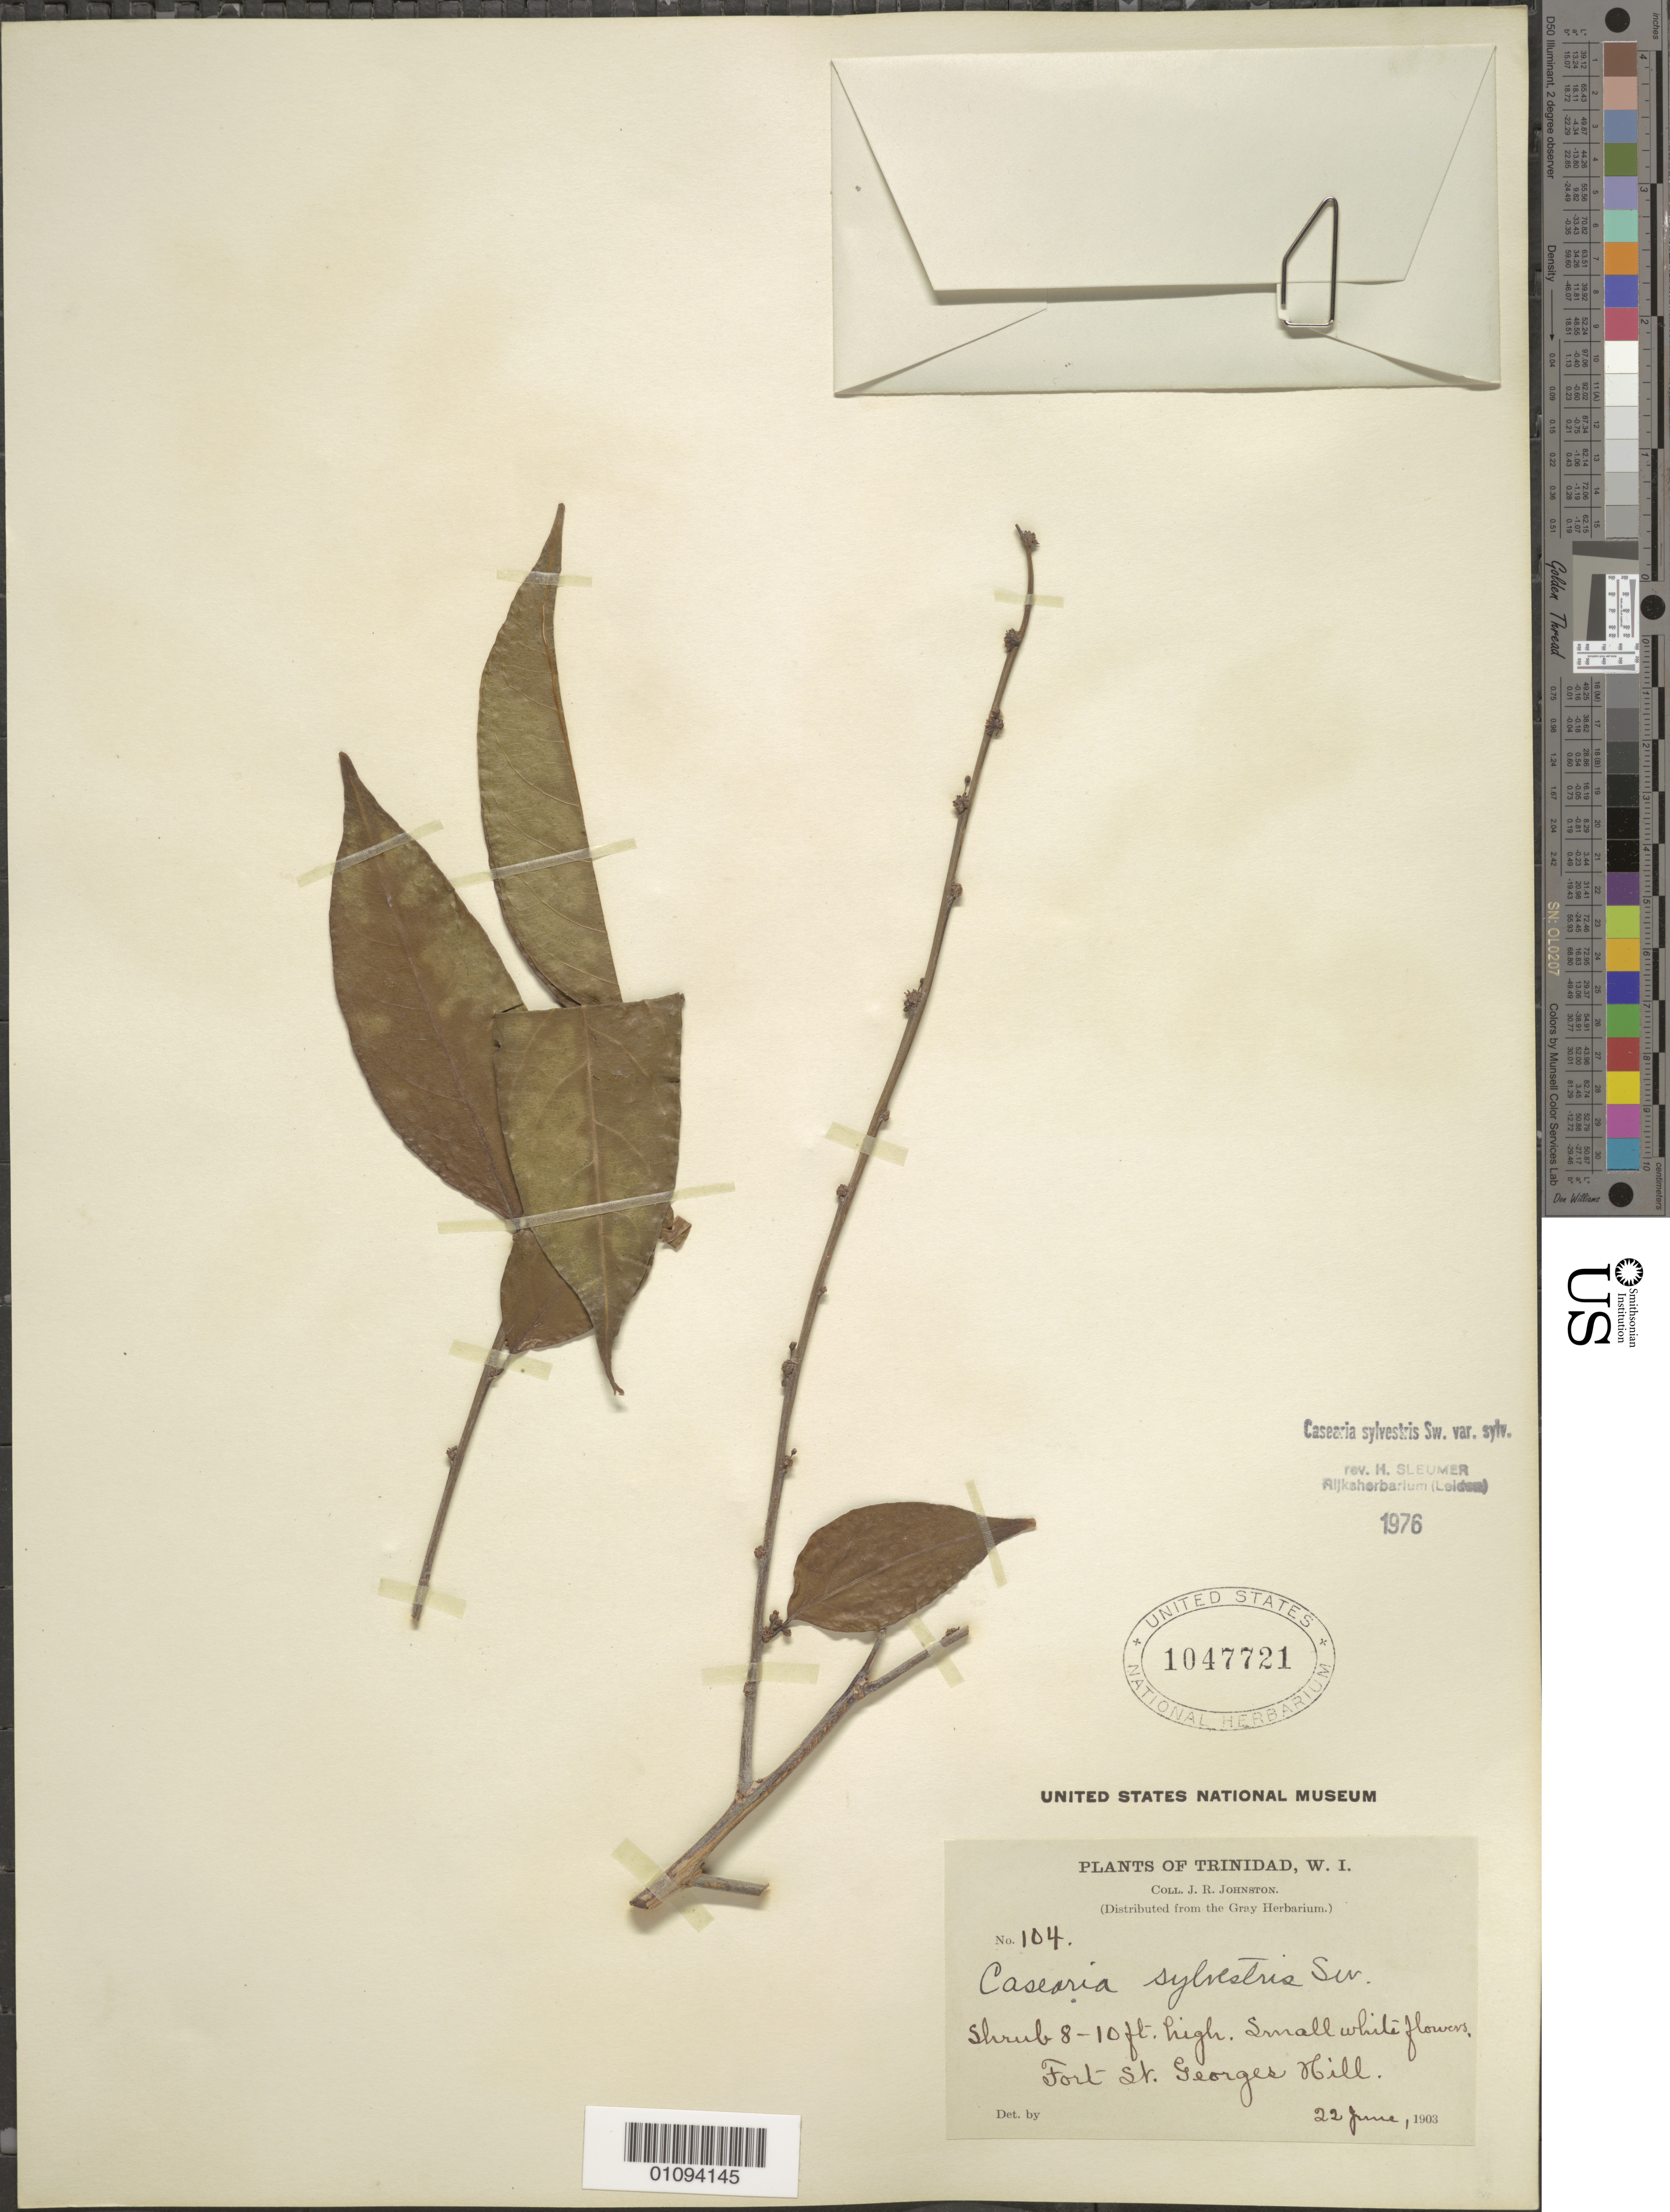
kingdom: Plantae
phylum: Tracheophyta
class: Magnoliopsida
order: Malpighiales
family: Salicaceae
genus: Casearia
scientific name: Casearia sylvestris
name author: Sw.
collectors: J. Johnston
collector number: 104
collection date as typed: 22 Jun 1903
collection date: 1903-06-22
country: Trinidad and Tobago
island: Trinidad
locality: Fort St. George Hill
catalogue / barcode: US 1047721